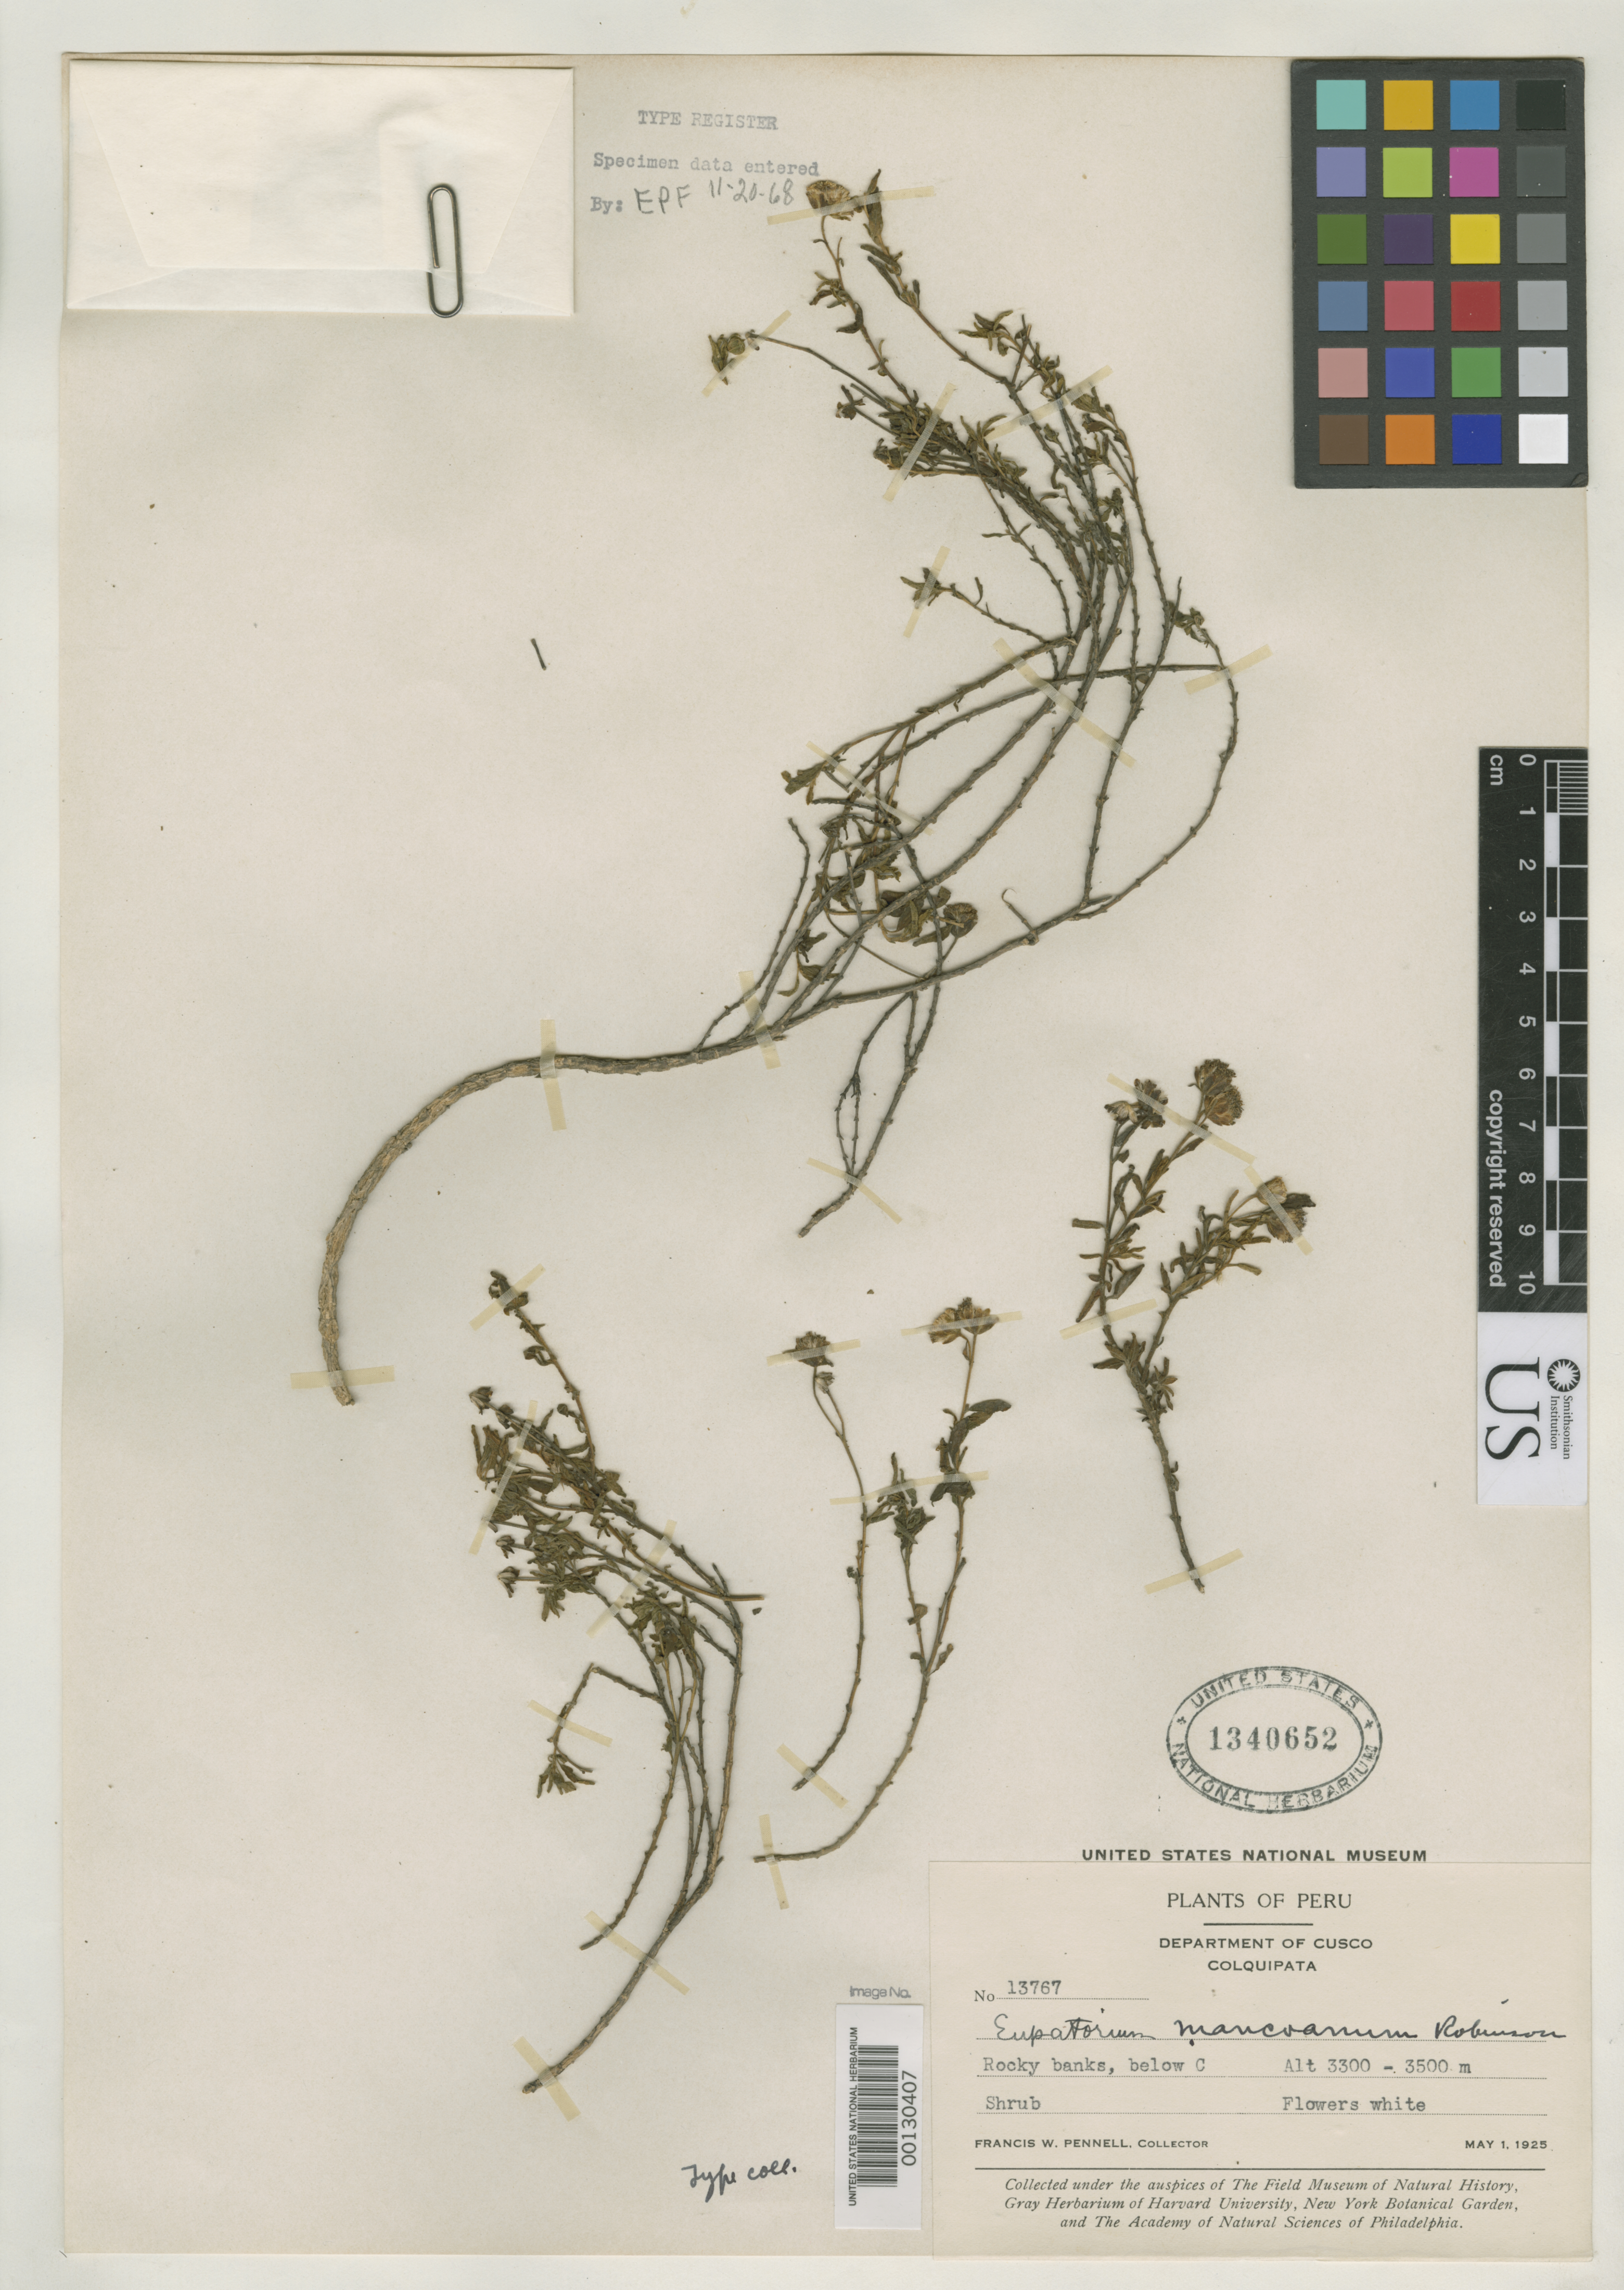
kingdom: Plantae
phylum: Tracheophyta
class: Magnoliopsida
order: Asterales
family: Asteraceae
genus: Eupatorium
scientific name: Eupatorium mancoanum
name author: B.L. Rob.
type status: Isotype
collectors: F. W. Pennell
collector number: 13767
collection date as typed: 01 May 1925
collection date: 1925-05-01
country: Peru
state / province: Cusco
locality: Colquipata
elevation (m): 3300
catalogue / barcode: US 1340652